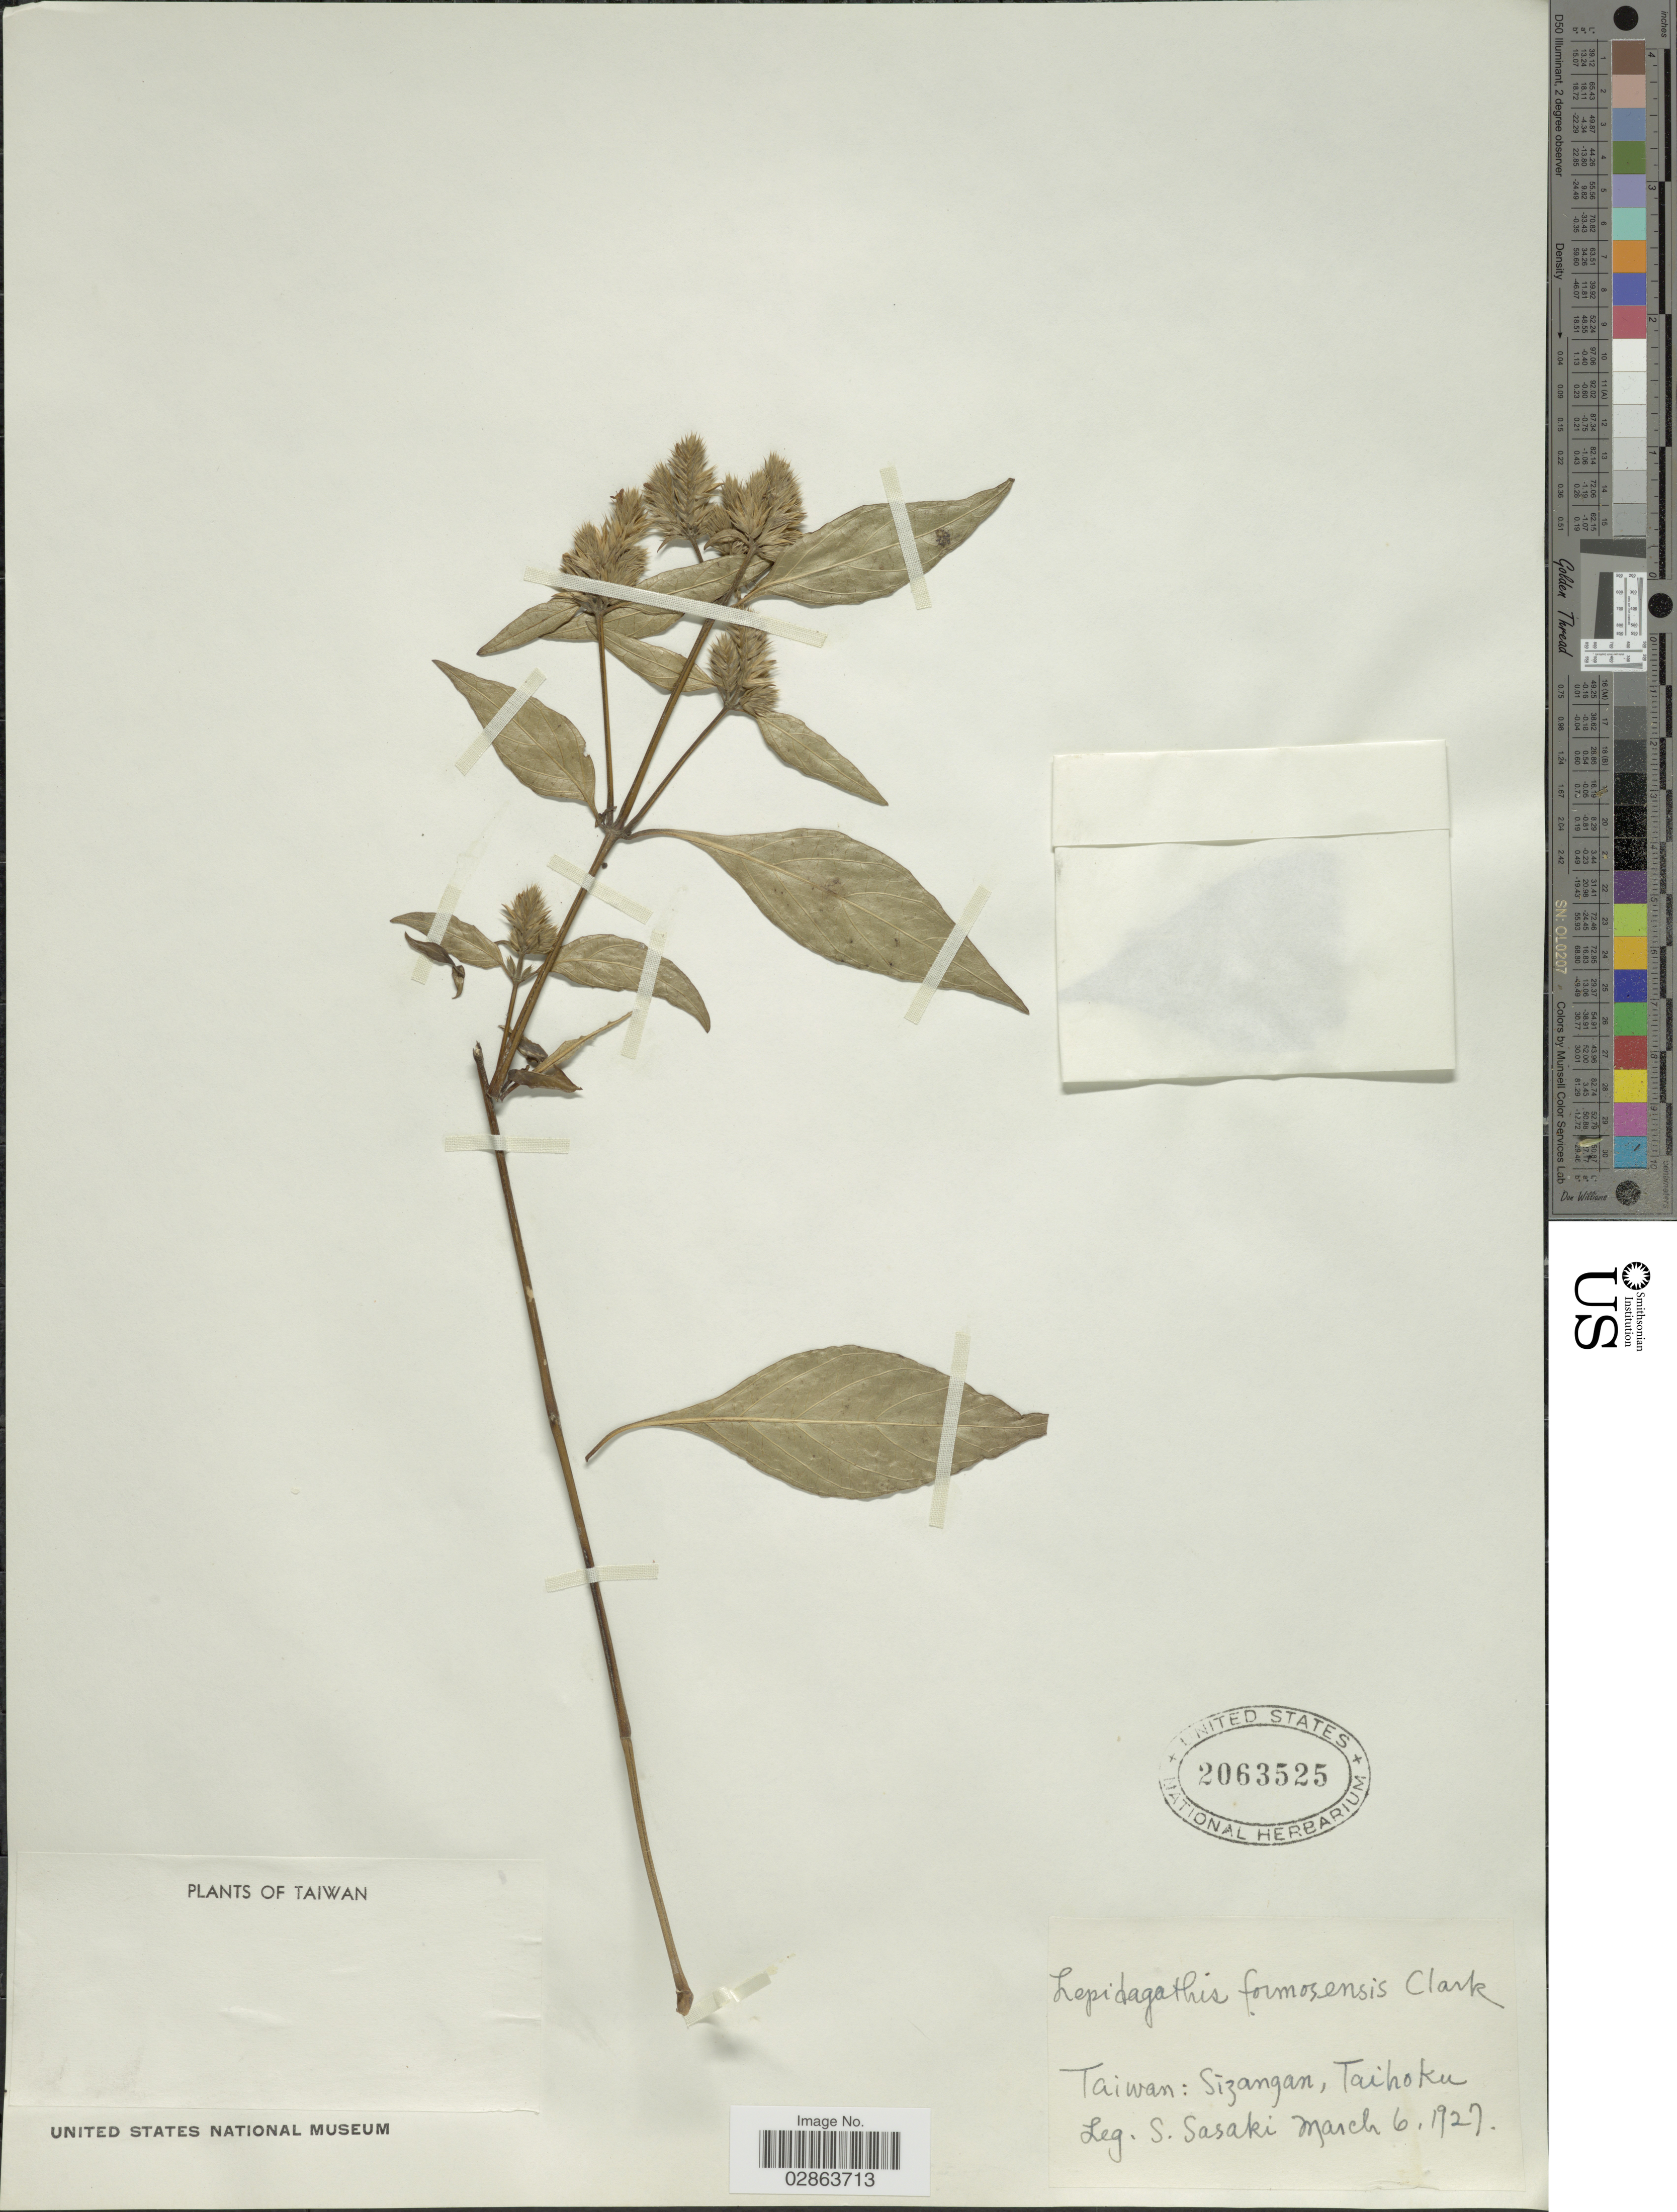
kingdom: Plantae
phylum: Tracheophyta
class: Magnoliopsida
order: Lamiales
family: Acanthaceae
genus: Lepidagathis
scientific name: Lepidagathis formosensis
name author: C.B. Clarke ex Hayata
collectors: S. Sasaki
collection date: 1927-03-06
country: Taiwan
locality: Sizangan, Taihoku.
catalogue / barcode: US 2063525